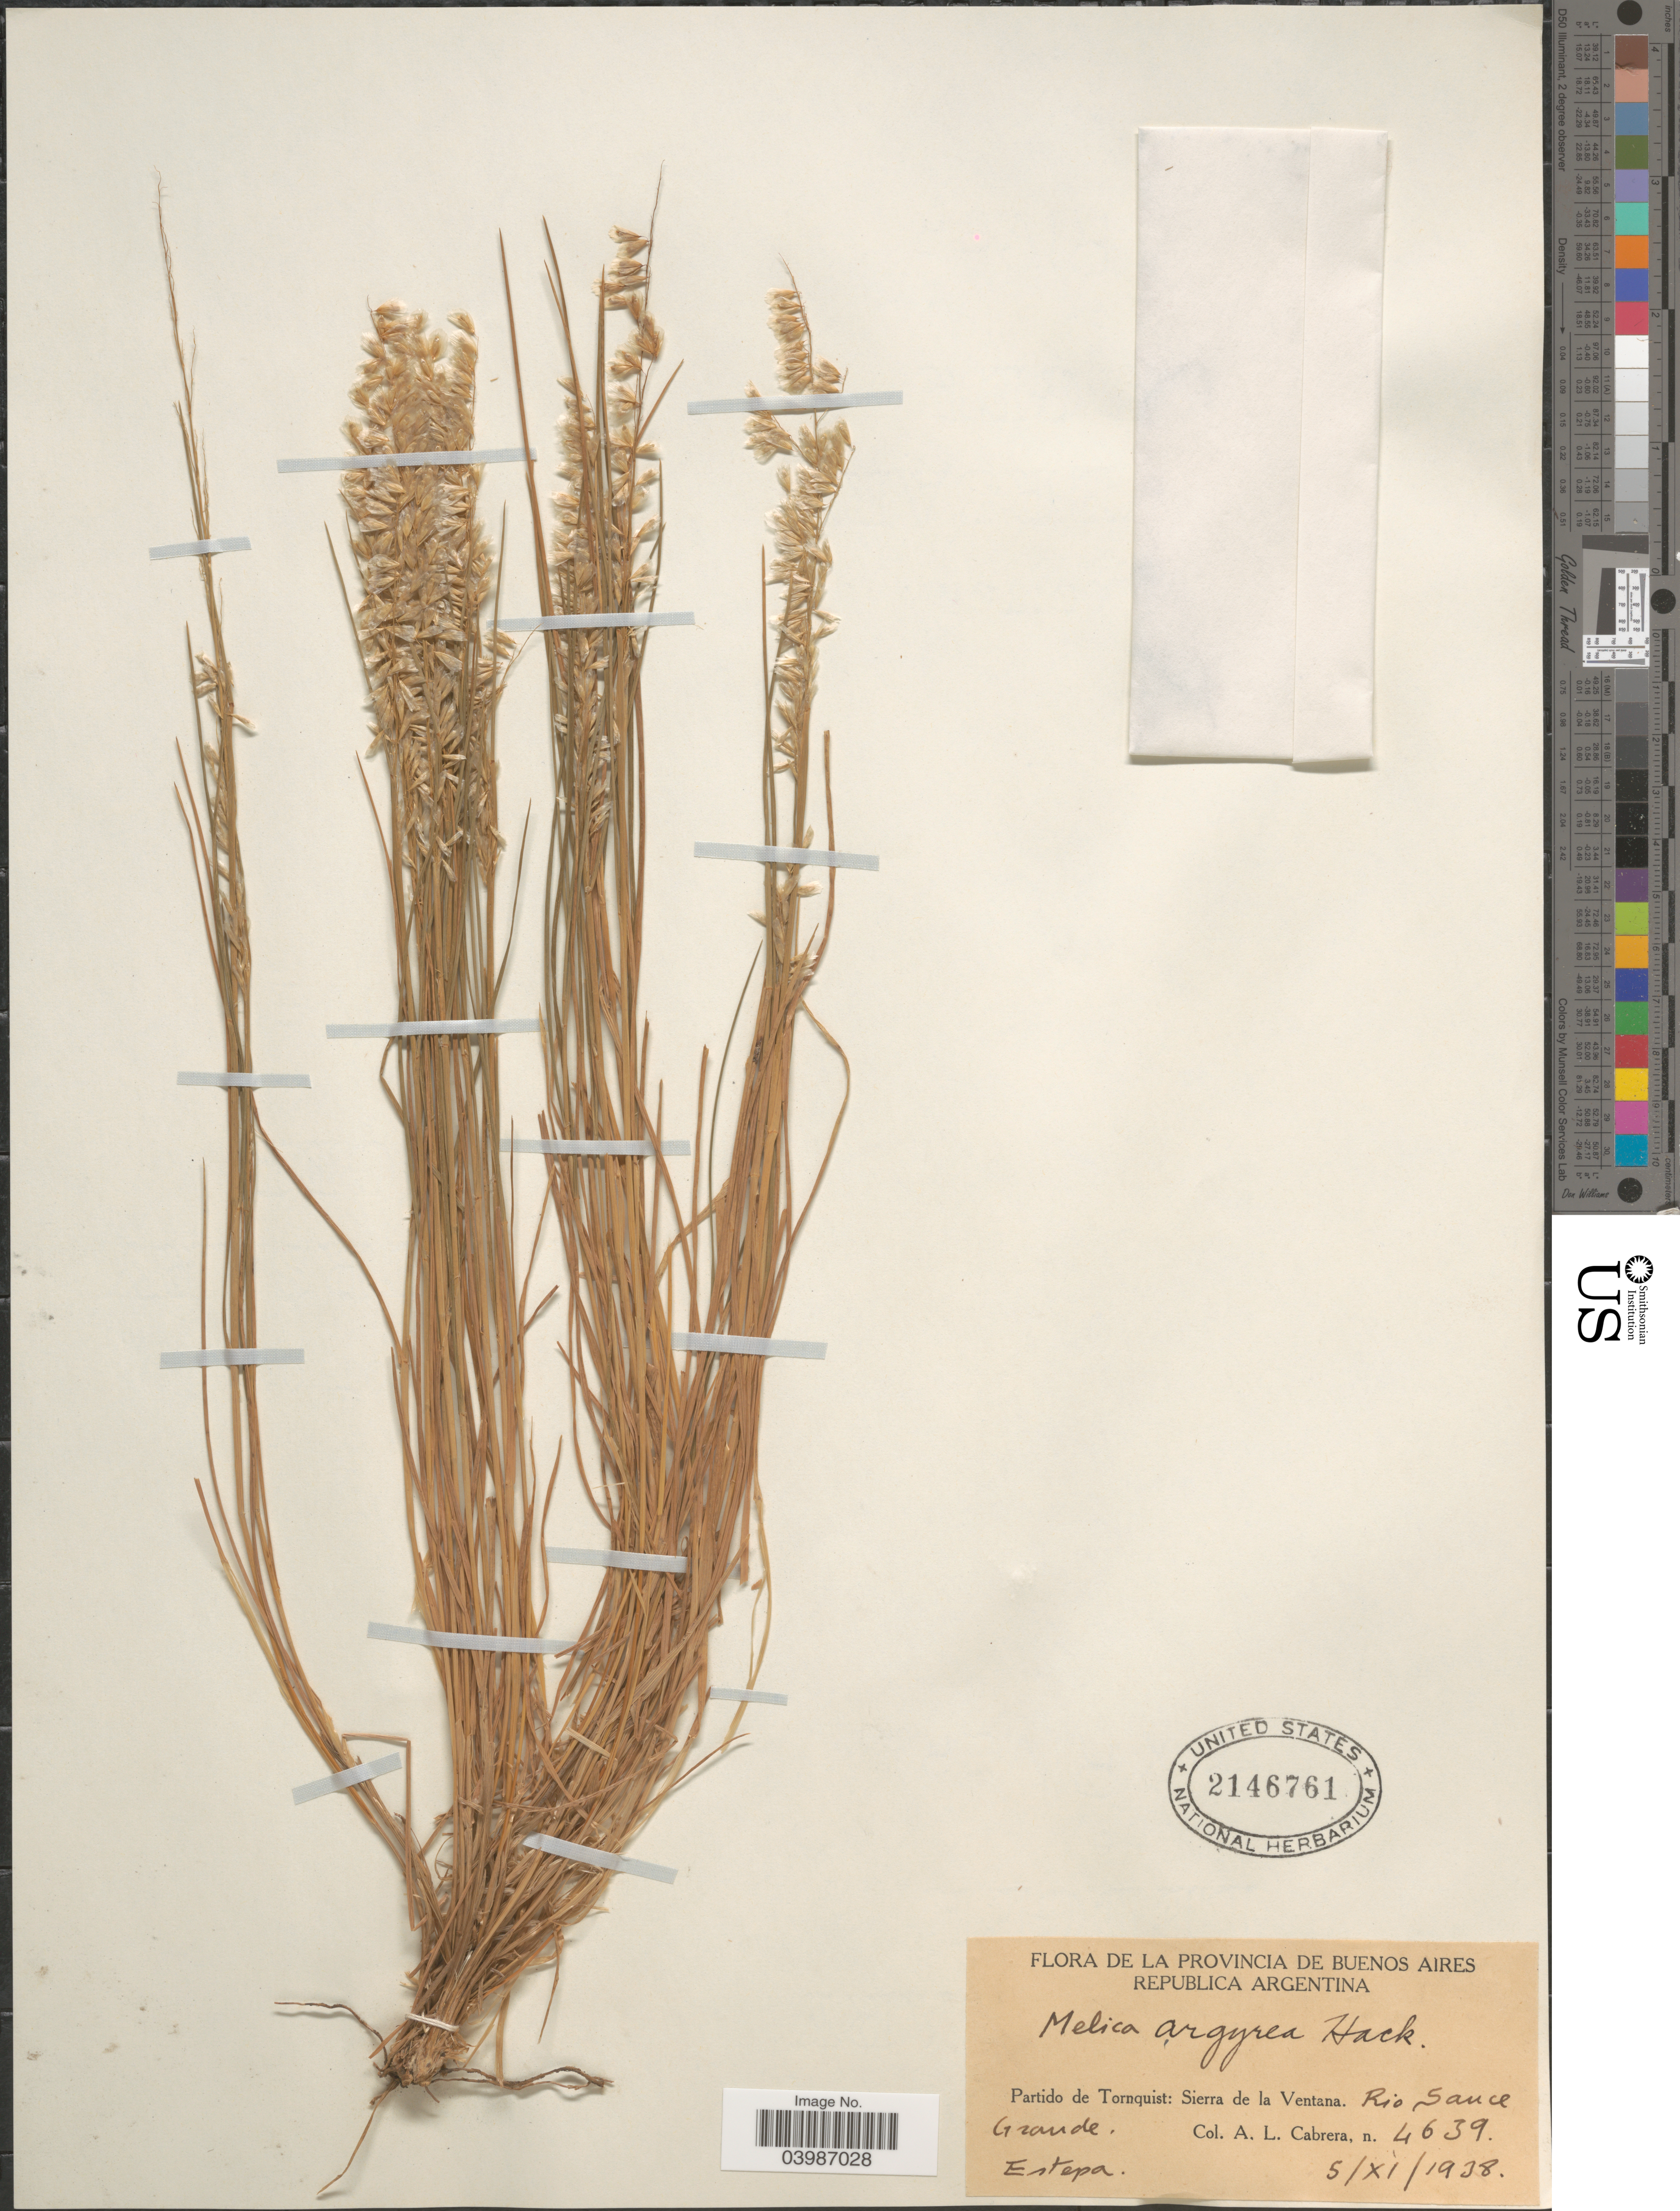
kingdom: Plantae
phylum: Tracheophyta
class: Liliopsida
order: Poales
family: Poaceae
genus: Melica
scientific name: Melica argyrea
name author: Hack. ex Stuck.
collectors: A. L. Cabrera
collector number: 4639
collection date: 1938-11-05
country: Argentina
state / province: Buenos Aires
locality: Republica Argentina. Partido de Tornquist: Sierra de la Ventana. Rio Sauce. Grande Estepa.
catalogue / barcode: US 2146761